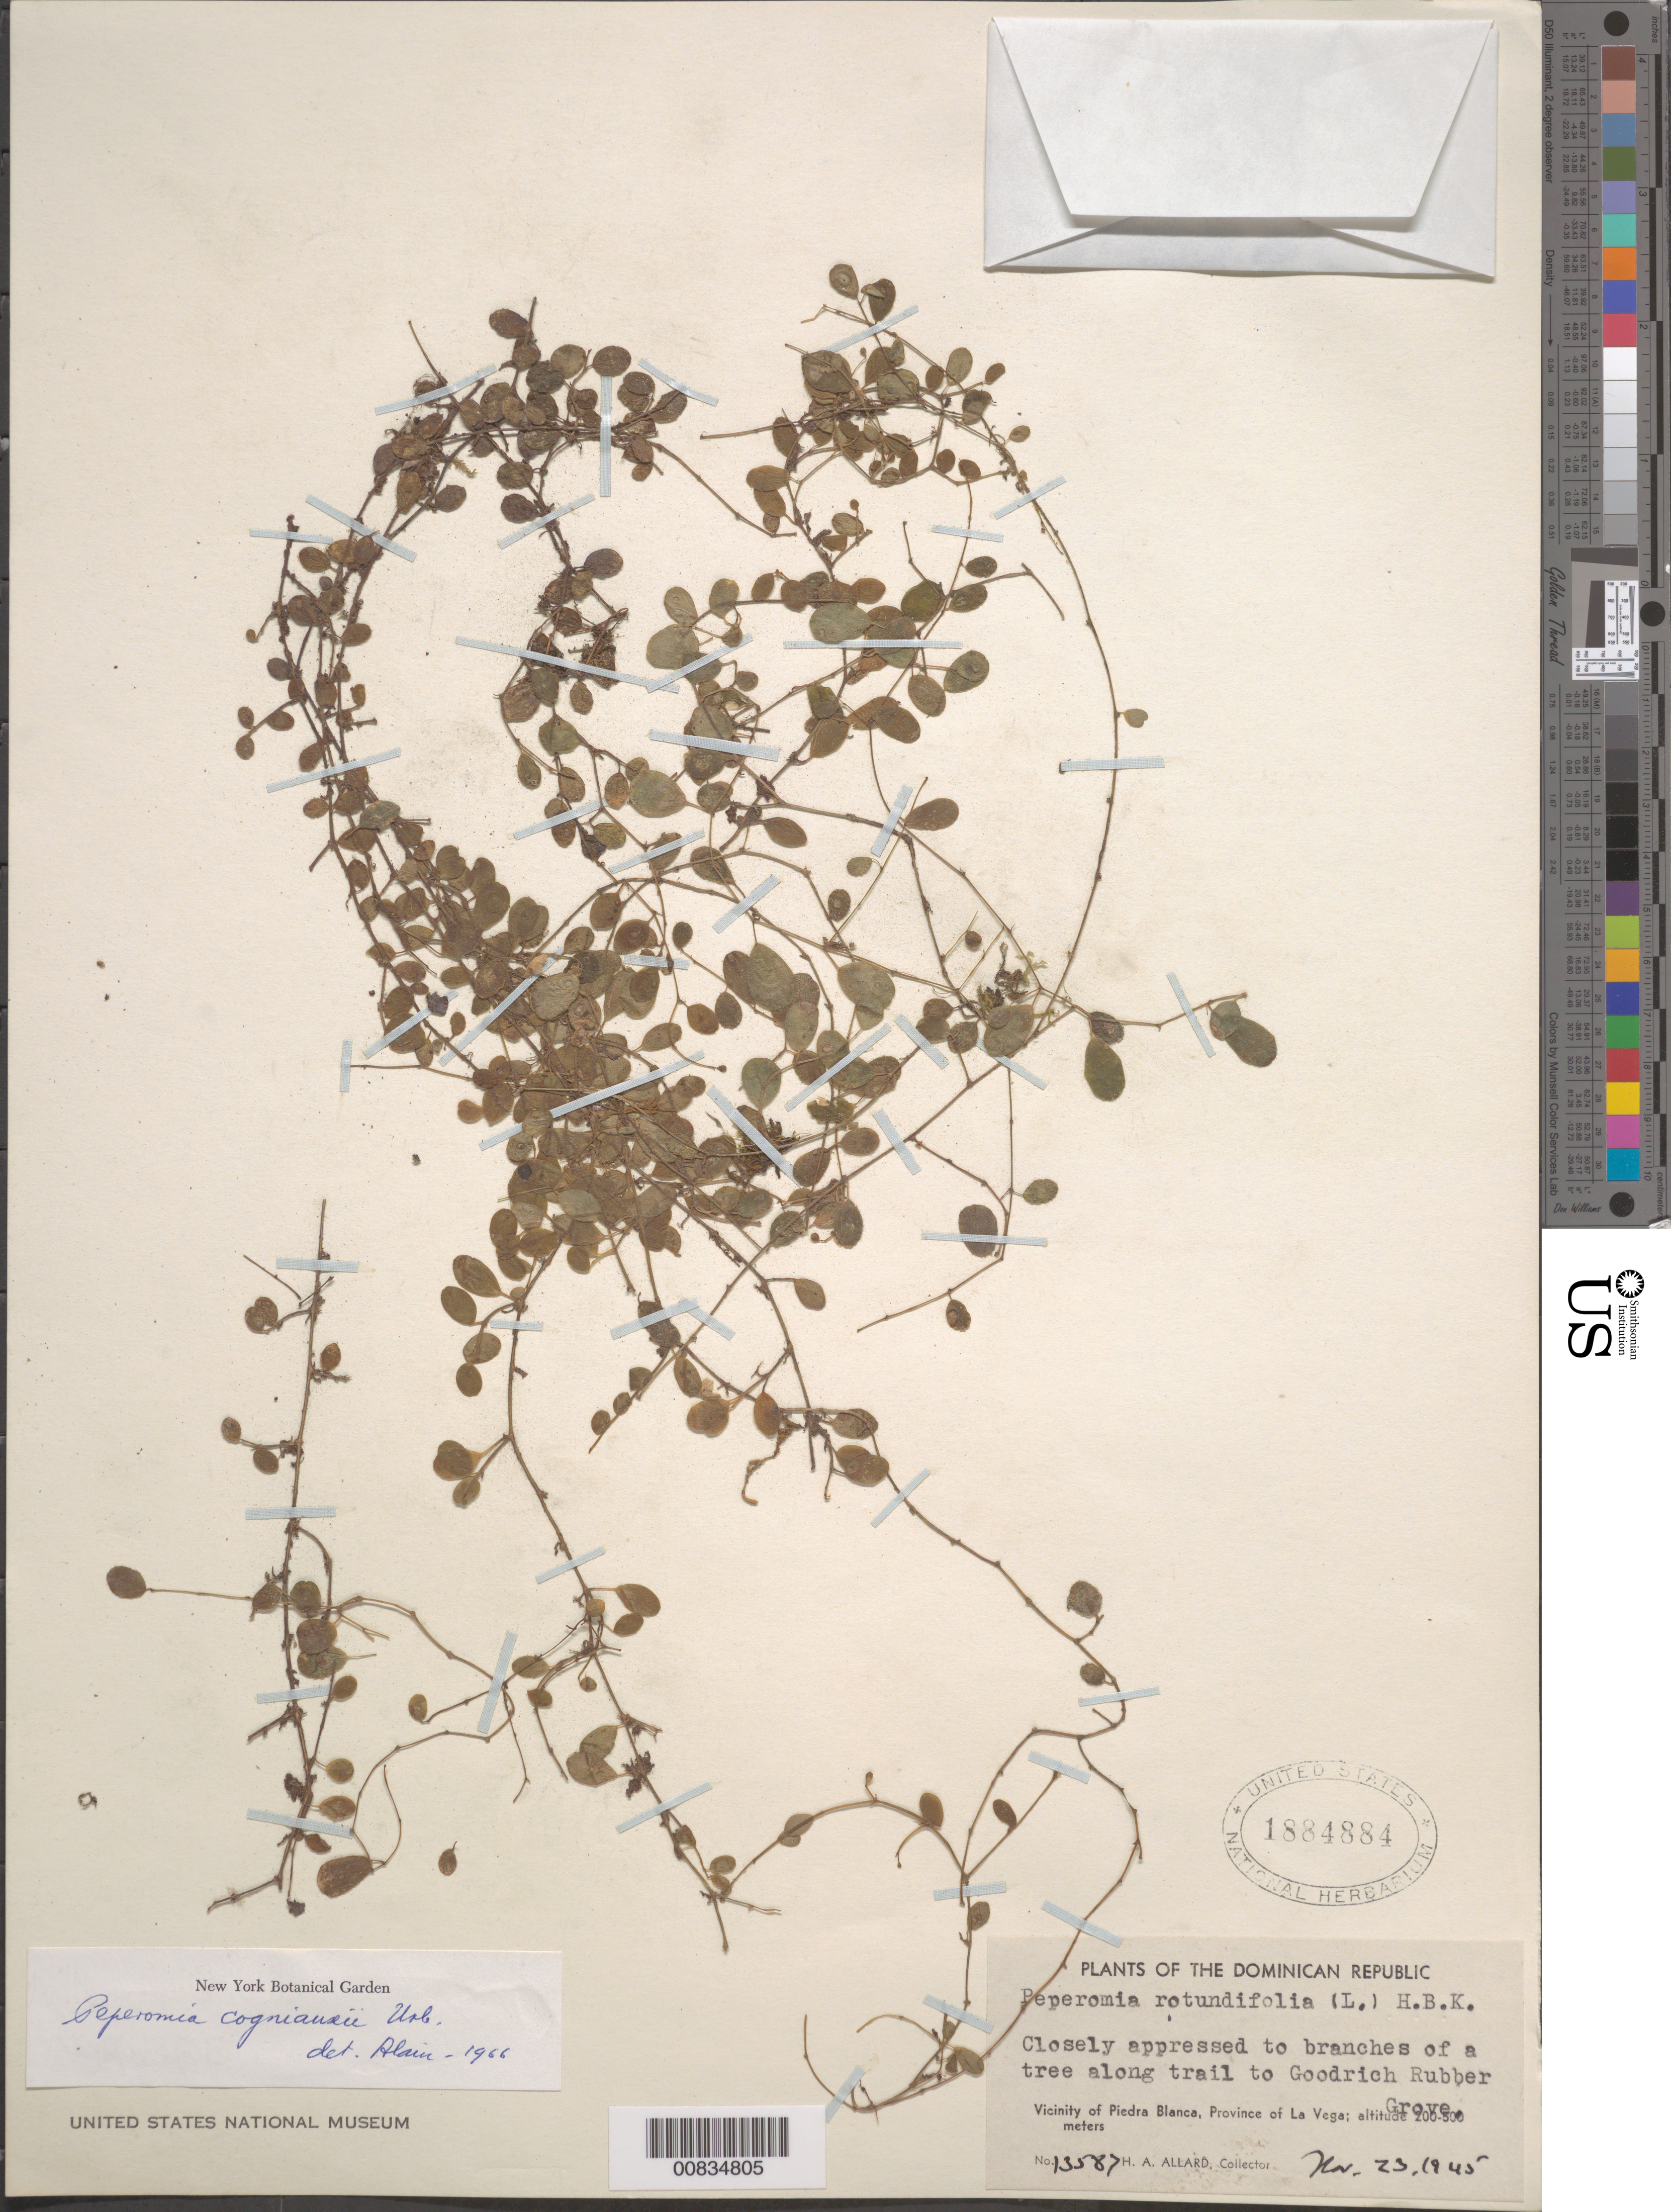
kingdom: Plantae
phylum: Tracheophyta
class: Magnoliopsida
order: Piperales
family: Piperaceae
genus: Peperomia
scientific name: Peperomia cogniauxii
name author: Urb.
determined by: Liogier, Alain H.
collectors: H. A. Allard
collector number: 13587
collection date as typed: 23 Nov 1945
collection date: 1945-11-23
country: Dominican Republic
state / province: La Vega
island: Hispaniola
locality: Vicinity of Piedra Blanca. Along trail to Goodrich Rubber Grove.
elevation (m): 200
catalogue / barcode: US 1884884